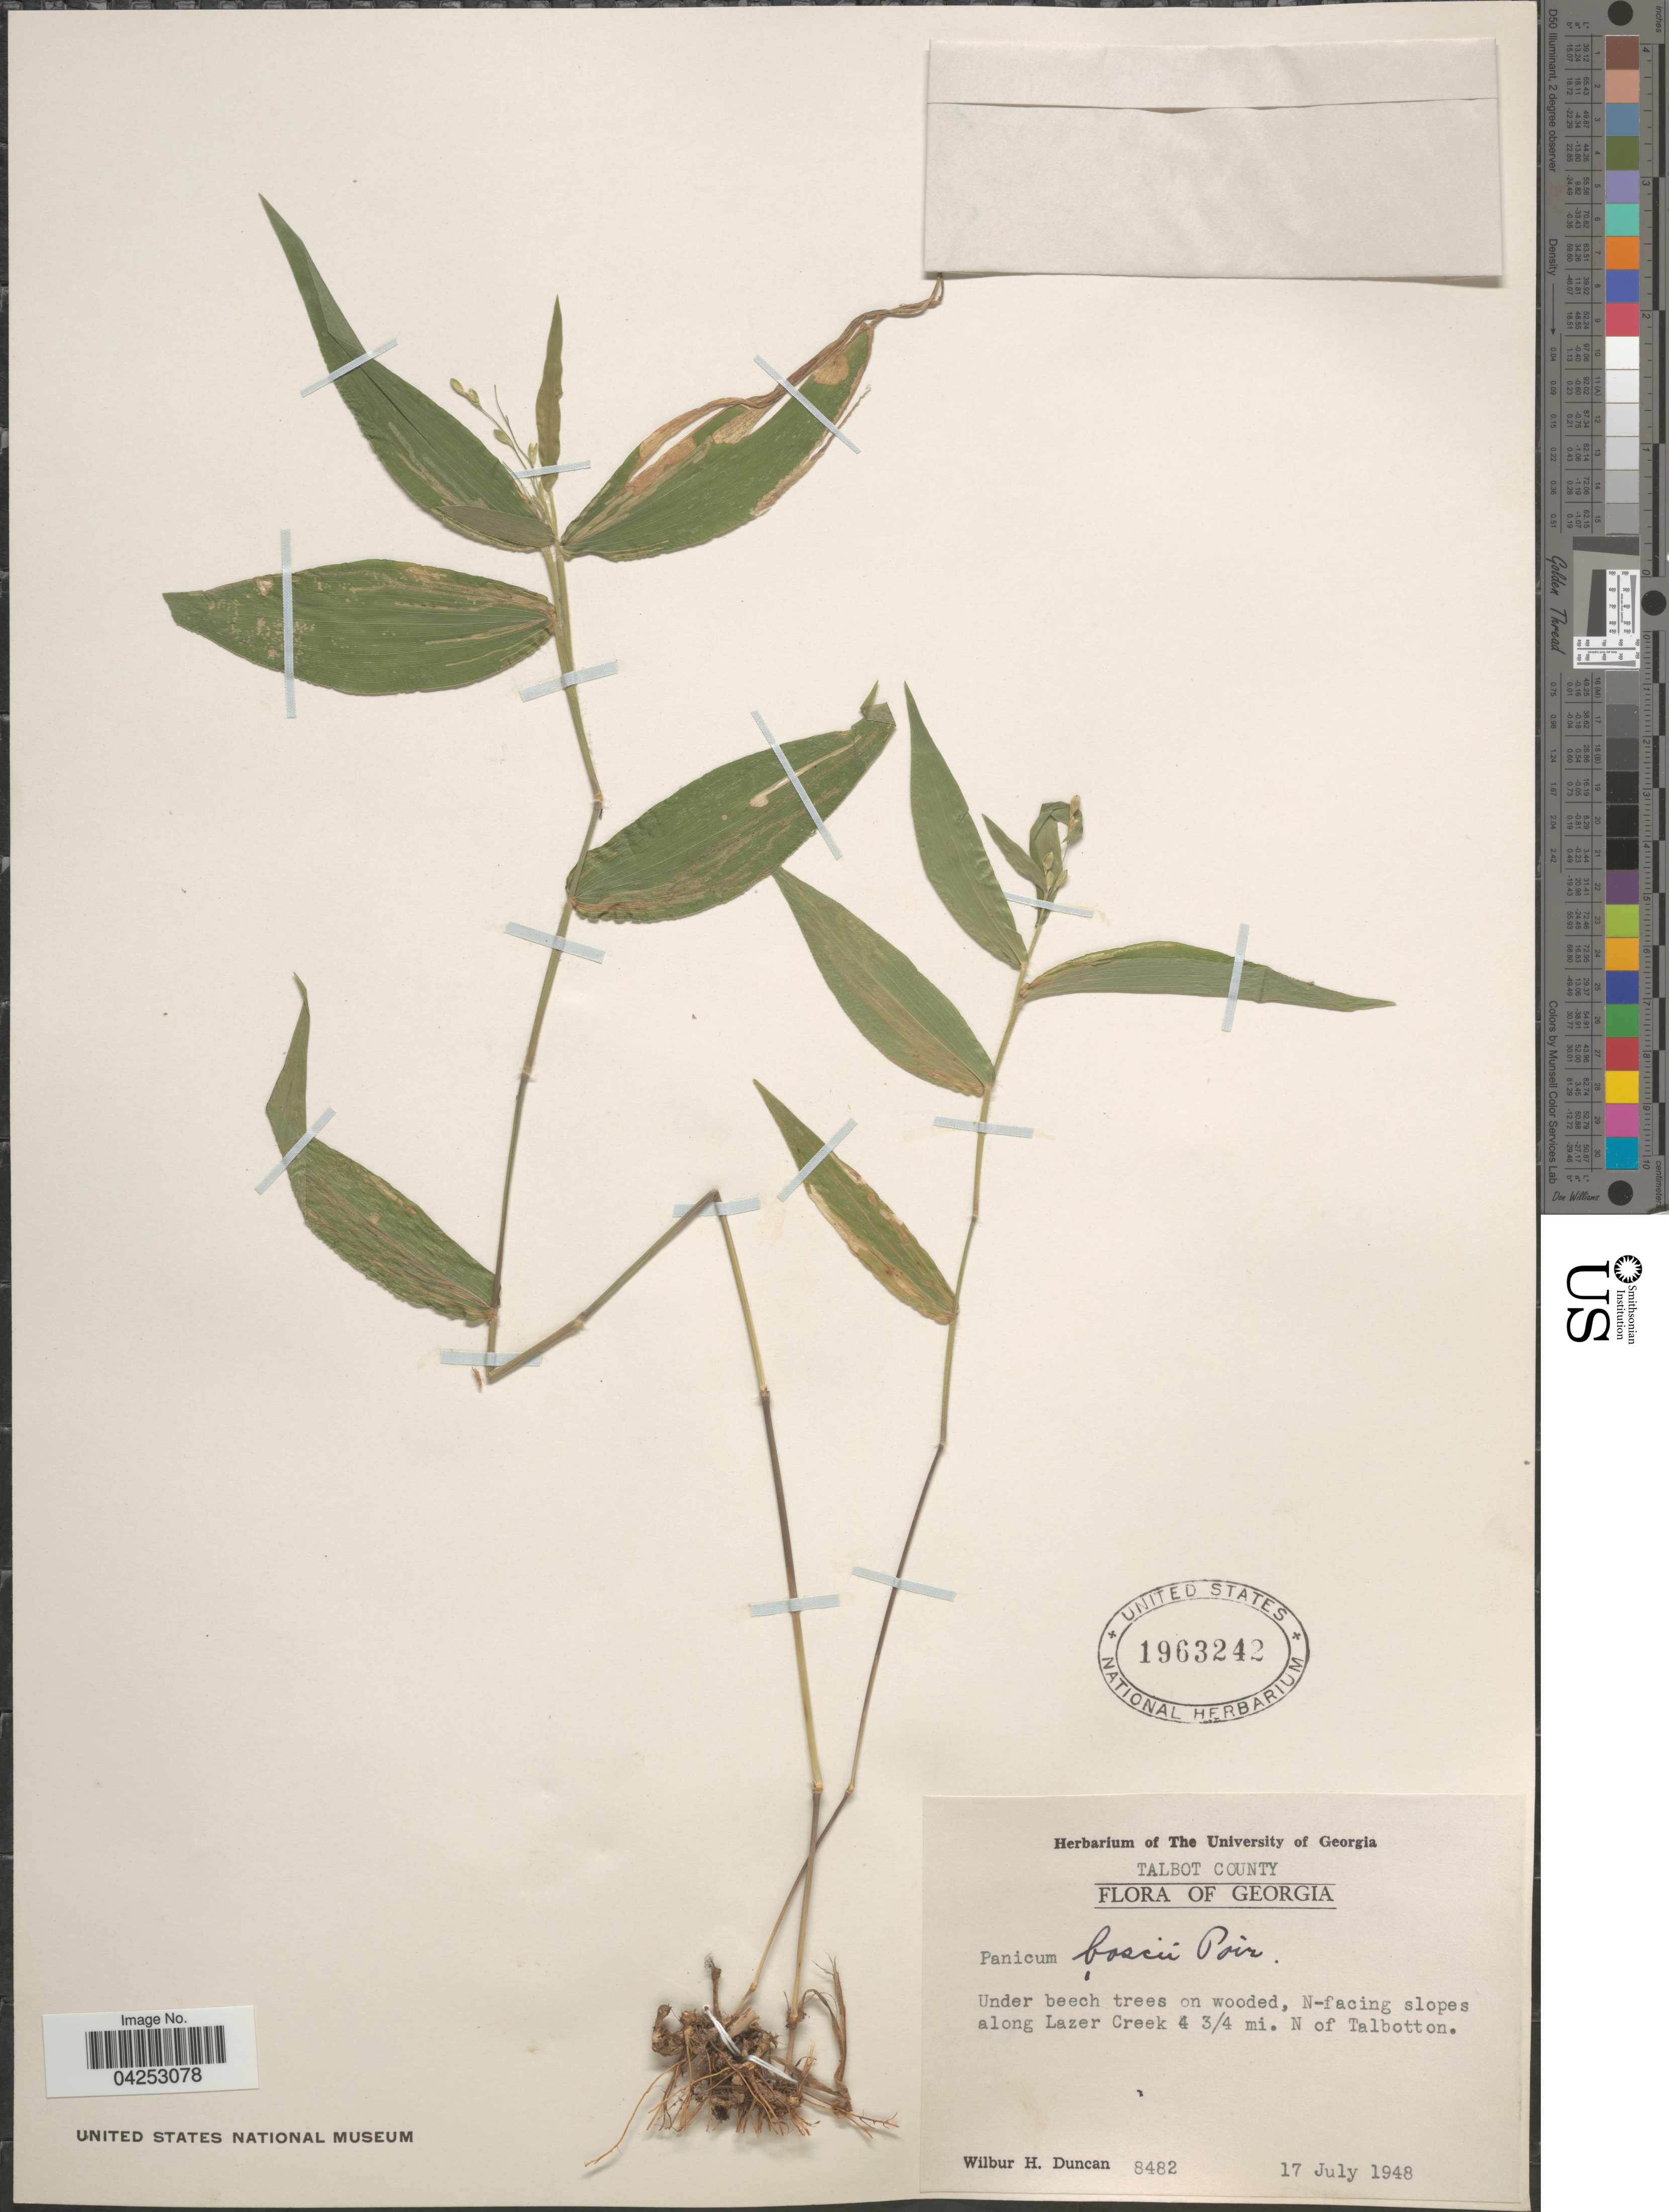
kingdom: Plantae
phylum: Tracheophyta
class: Liliopsida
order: Poales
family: Poaceae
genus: Dichanthelium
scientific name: Dichanthelium boscii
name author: (Poir.) Gould & C.A. Clark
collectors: W. H. Duncan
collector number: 8482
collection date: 1948-07-17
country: United States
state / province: Georgia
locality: Talbot County. Under beech trees on wooded, N-facing slopes along Lazer Creek 4 3/4 mi. N of Talbotton.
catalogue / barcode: US 1963242